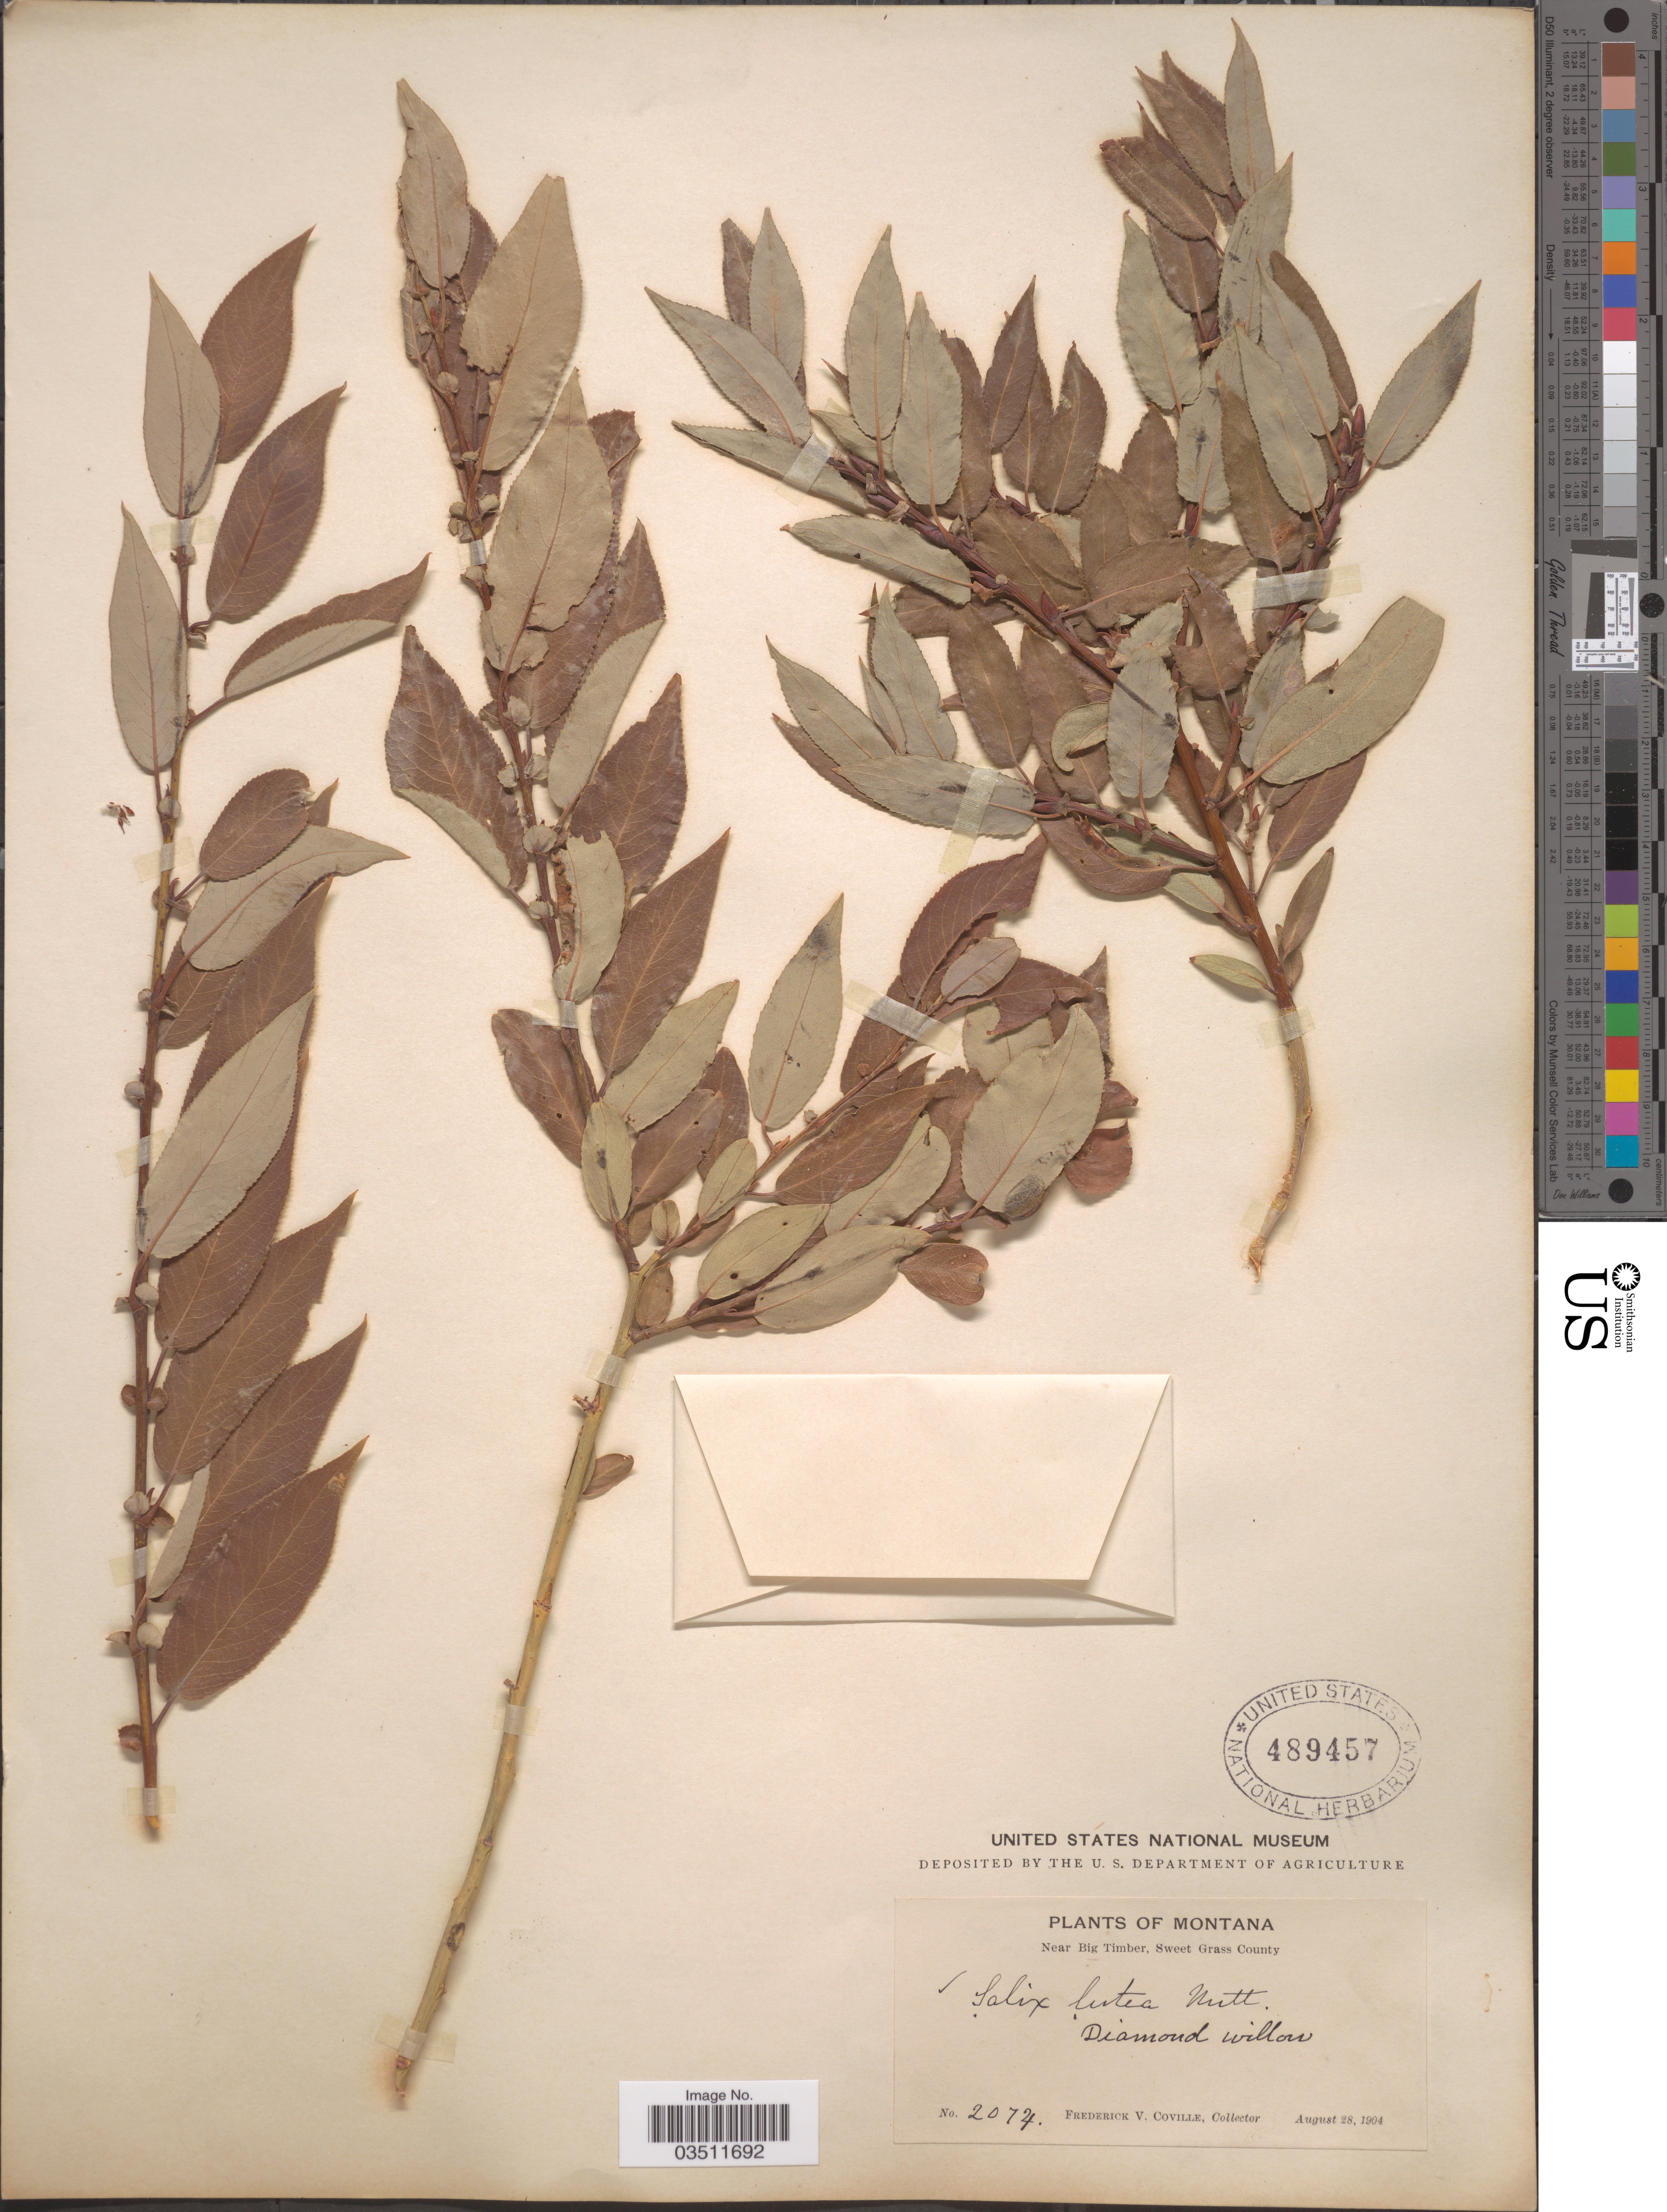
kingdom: Plantae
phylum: Tracheophyta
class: Magnoliopsida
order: Malpighiales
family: Salicaceae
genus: Salix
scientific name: Salix lutea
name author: Nutt.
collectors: F. V. Coville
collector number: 2074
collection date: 1904-08-28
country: United States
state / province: Montana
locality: Near Big Timber, Sweet Grass County. Diamond willow.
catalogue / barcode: US 489457